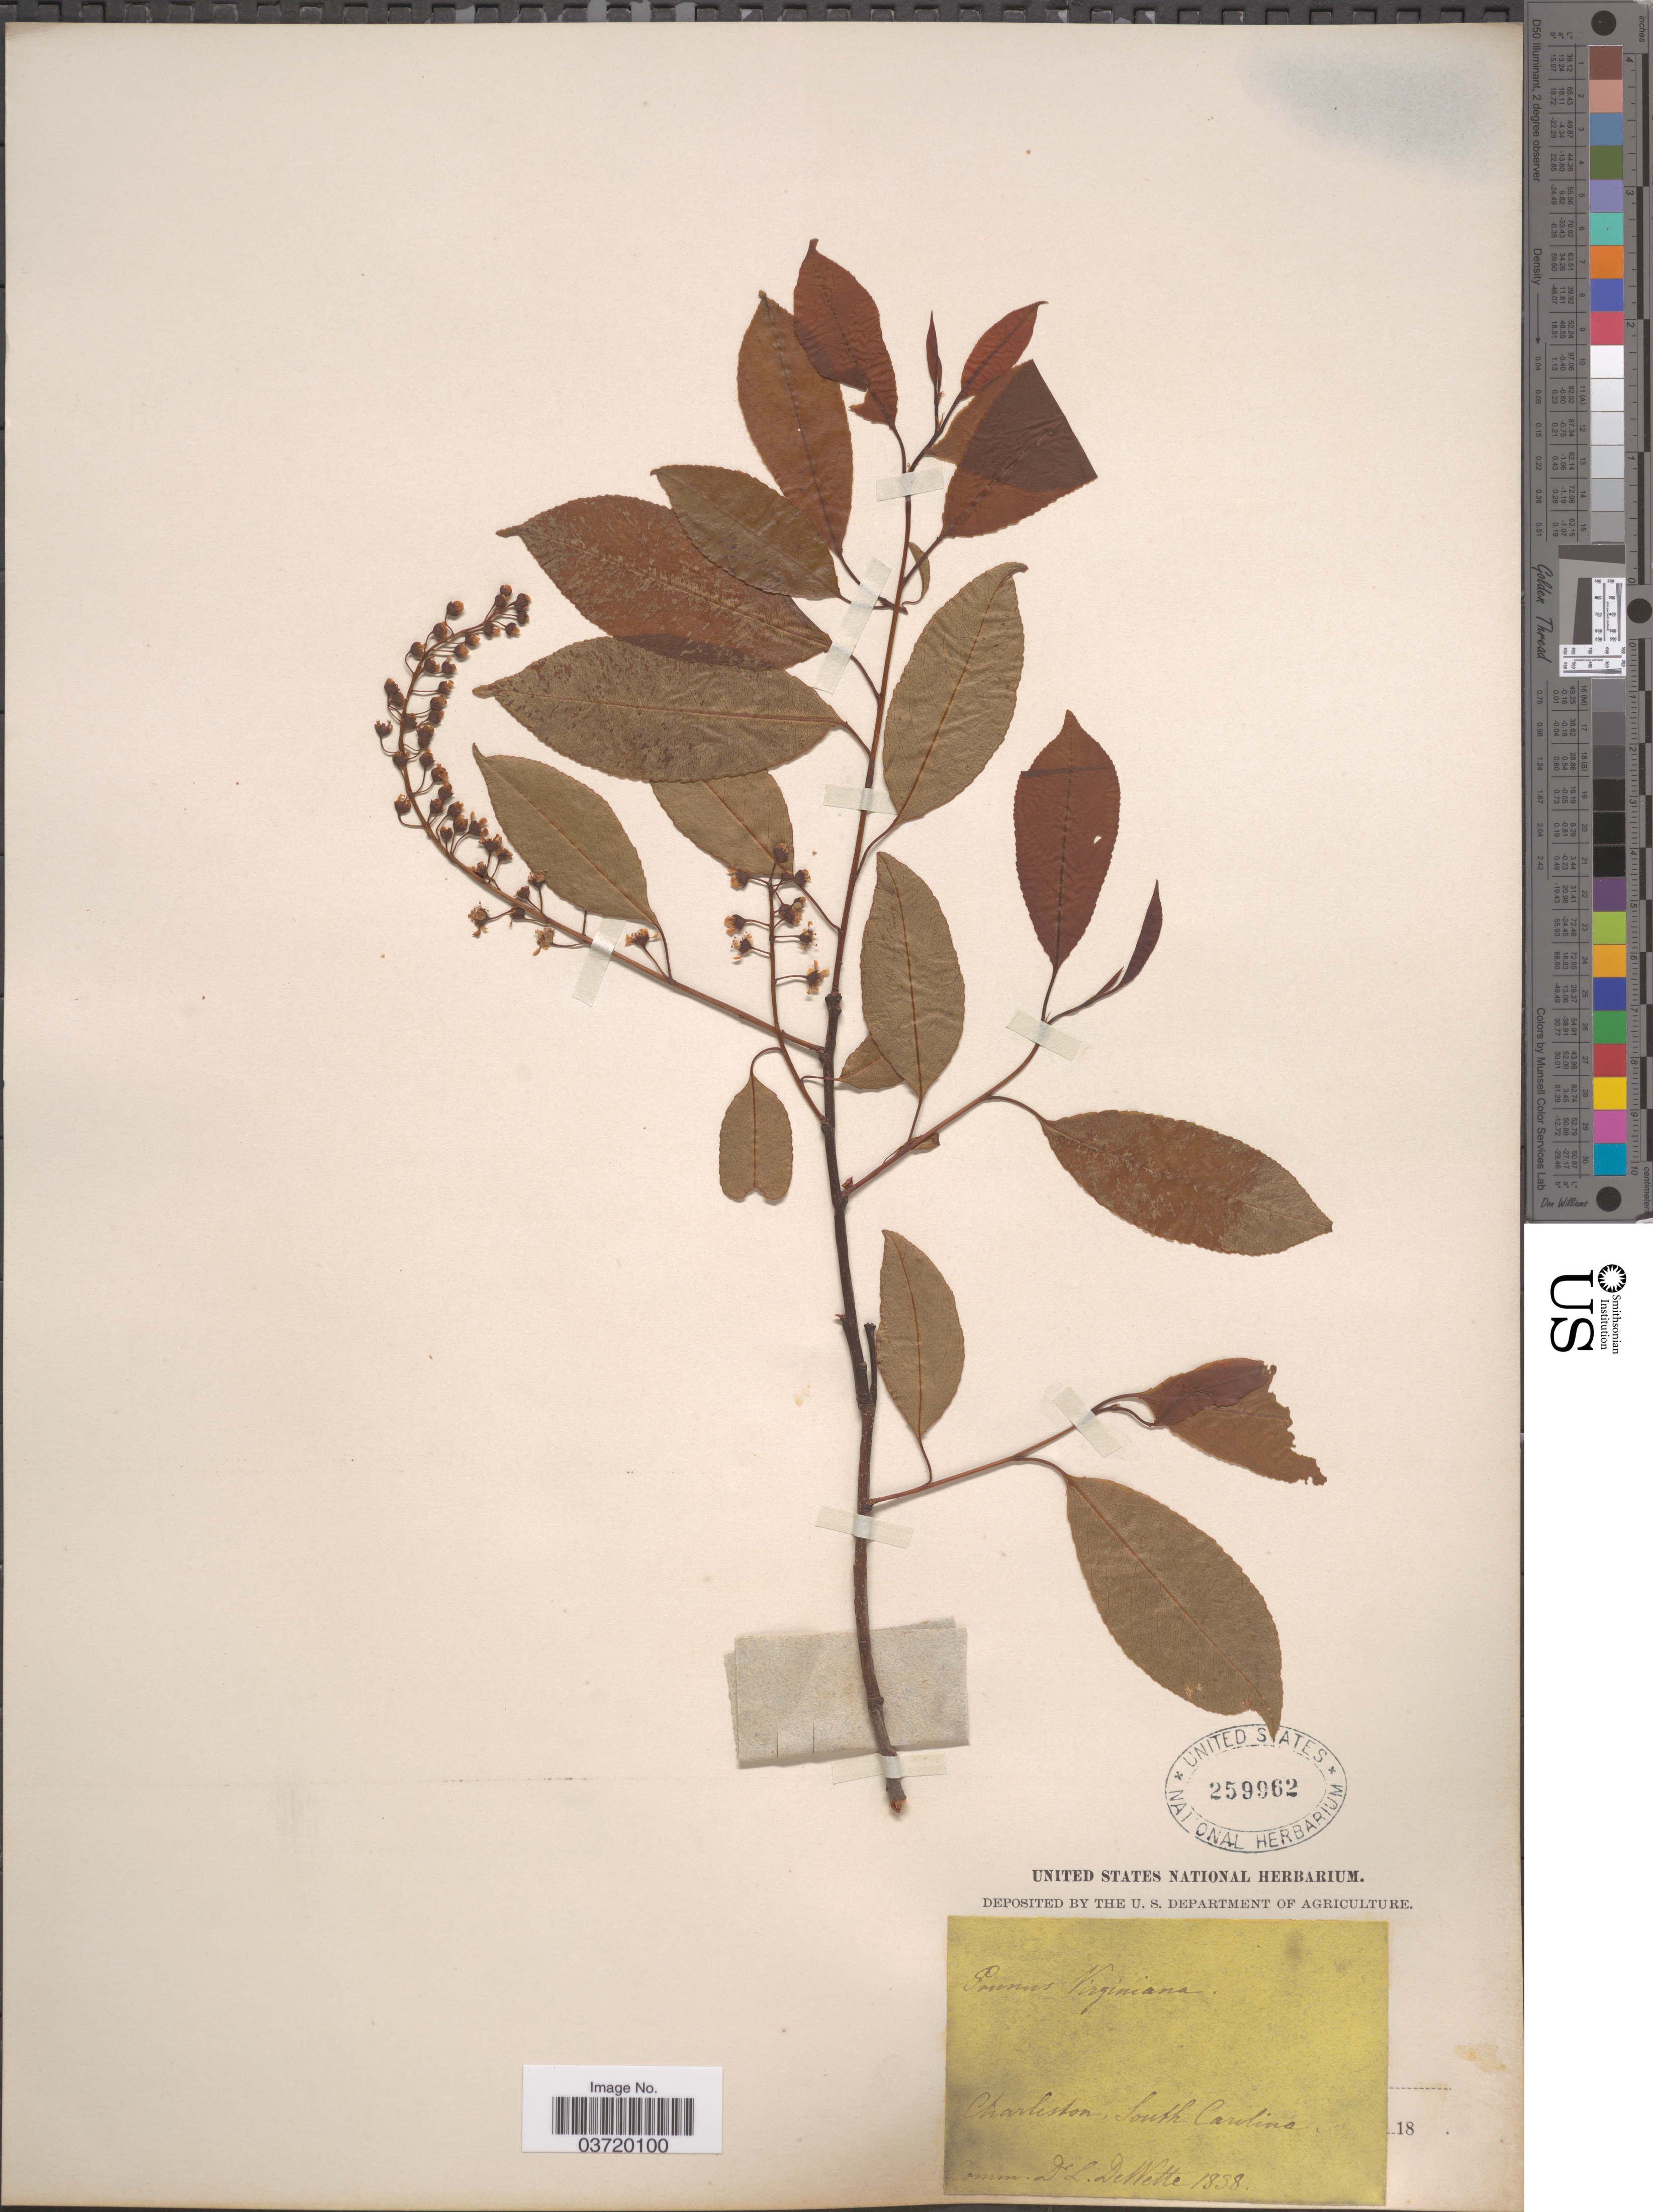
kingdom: Plantae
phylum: Tracheophyta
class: Magnoliopsida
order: Rosales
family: Rosaceae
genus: Prunus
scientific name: Prunus virginiana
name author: L.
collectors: ex herb. United States National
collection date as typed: Transcribed d/m/y: //18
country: United States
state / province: South Carolina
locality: Charleston.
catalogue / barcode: US 259962